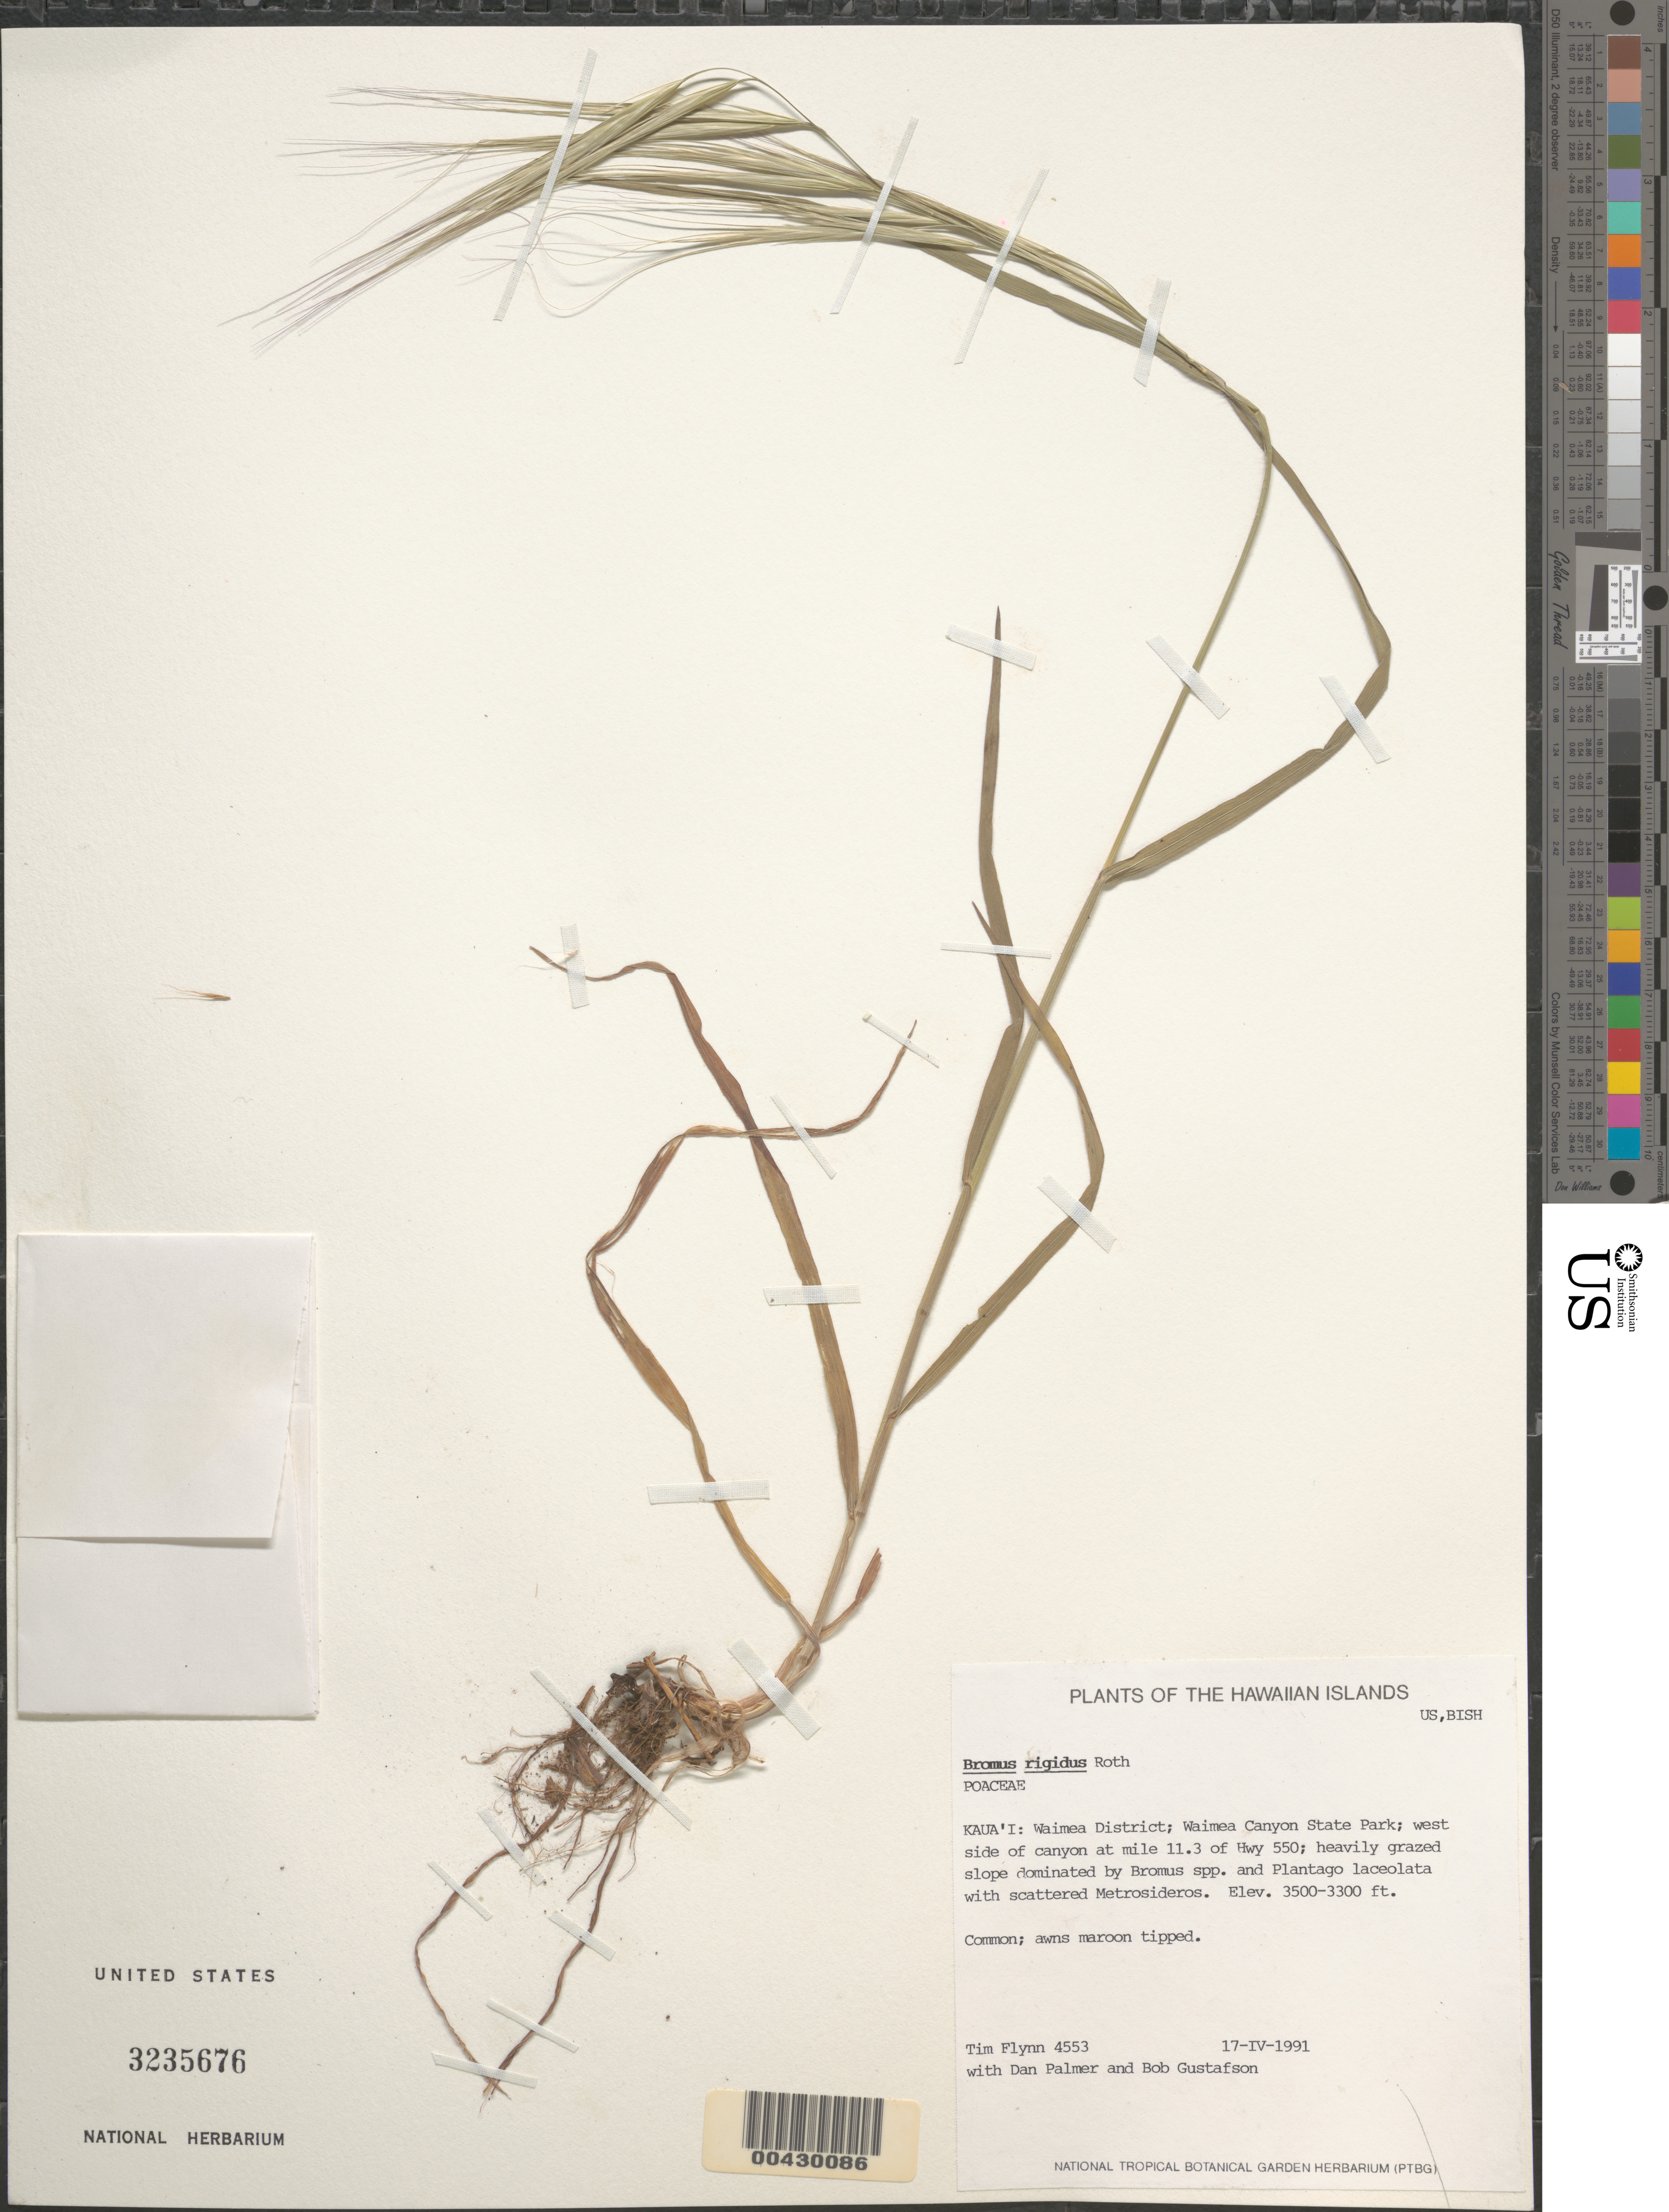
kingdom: Plantae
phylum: Tracheophyta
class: Liliopsida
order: Poales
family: Poaceae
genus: Bromus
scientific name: Bromus diandrus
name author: Roth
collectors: T. W. Flynn, D. Palmer & B. Gustafson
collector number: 4533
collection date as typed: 17 Apr 1991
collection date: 1991-04-17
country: United States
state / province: Hawaii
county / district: Kauai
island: Kaua'i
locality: Waimea District; Waimea Canyon State Park; west side of canyon at mile 11.3 of Hwy 550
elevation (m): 1067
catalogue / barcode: US 3235676